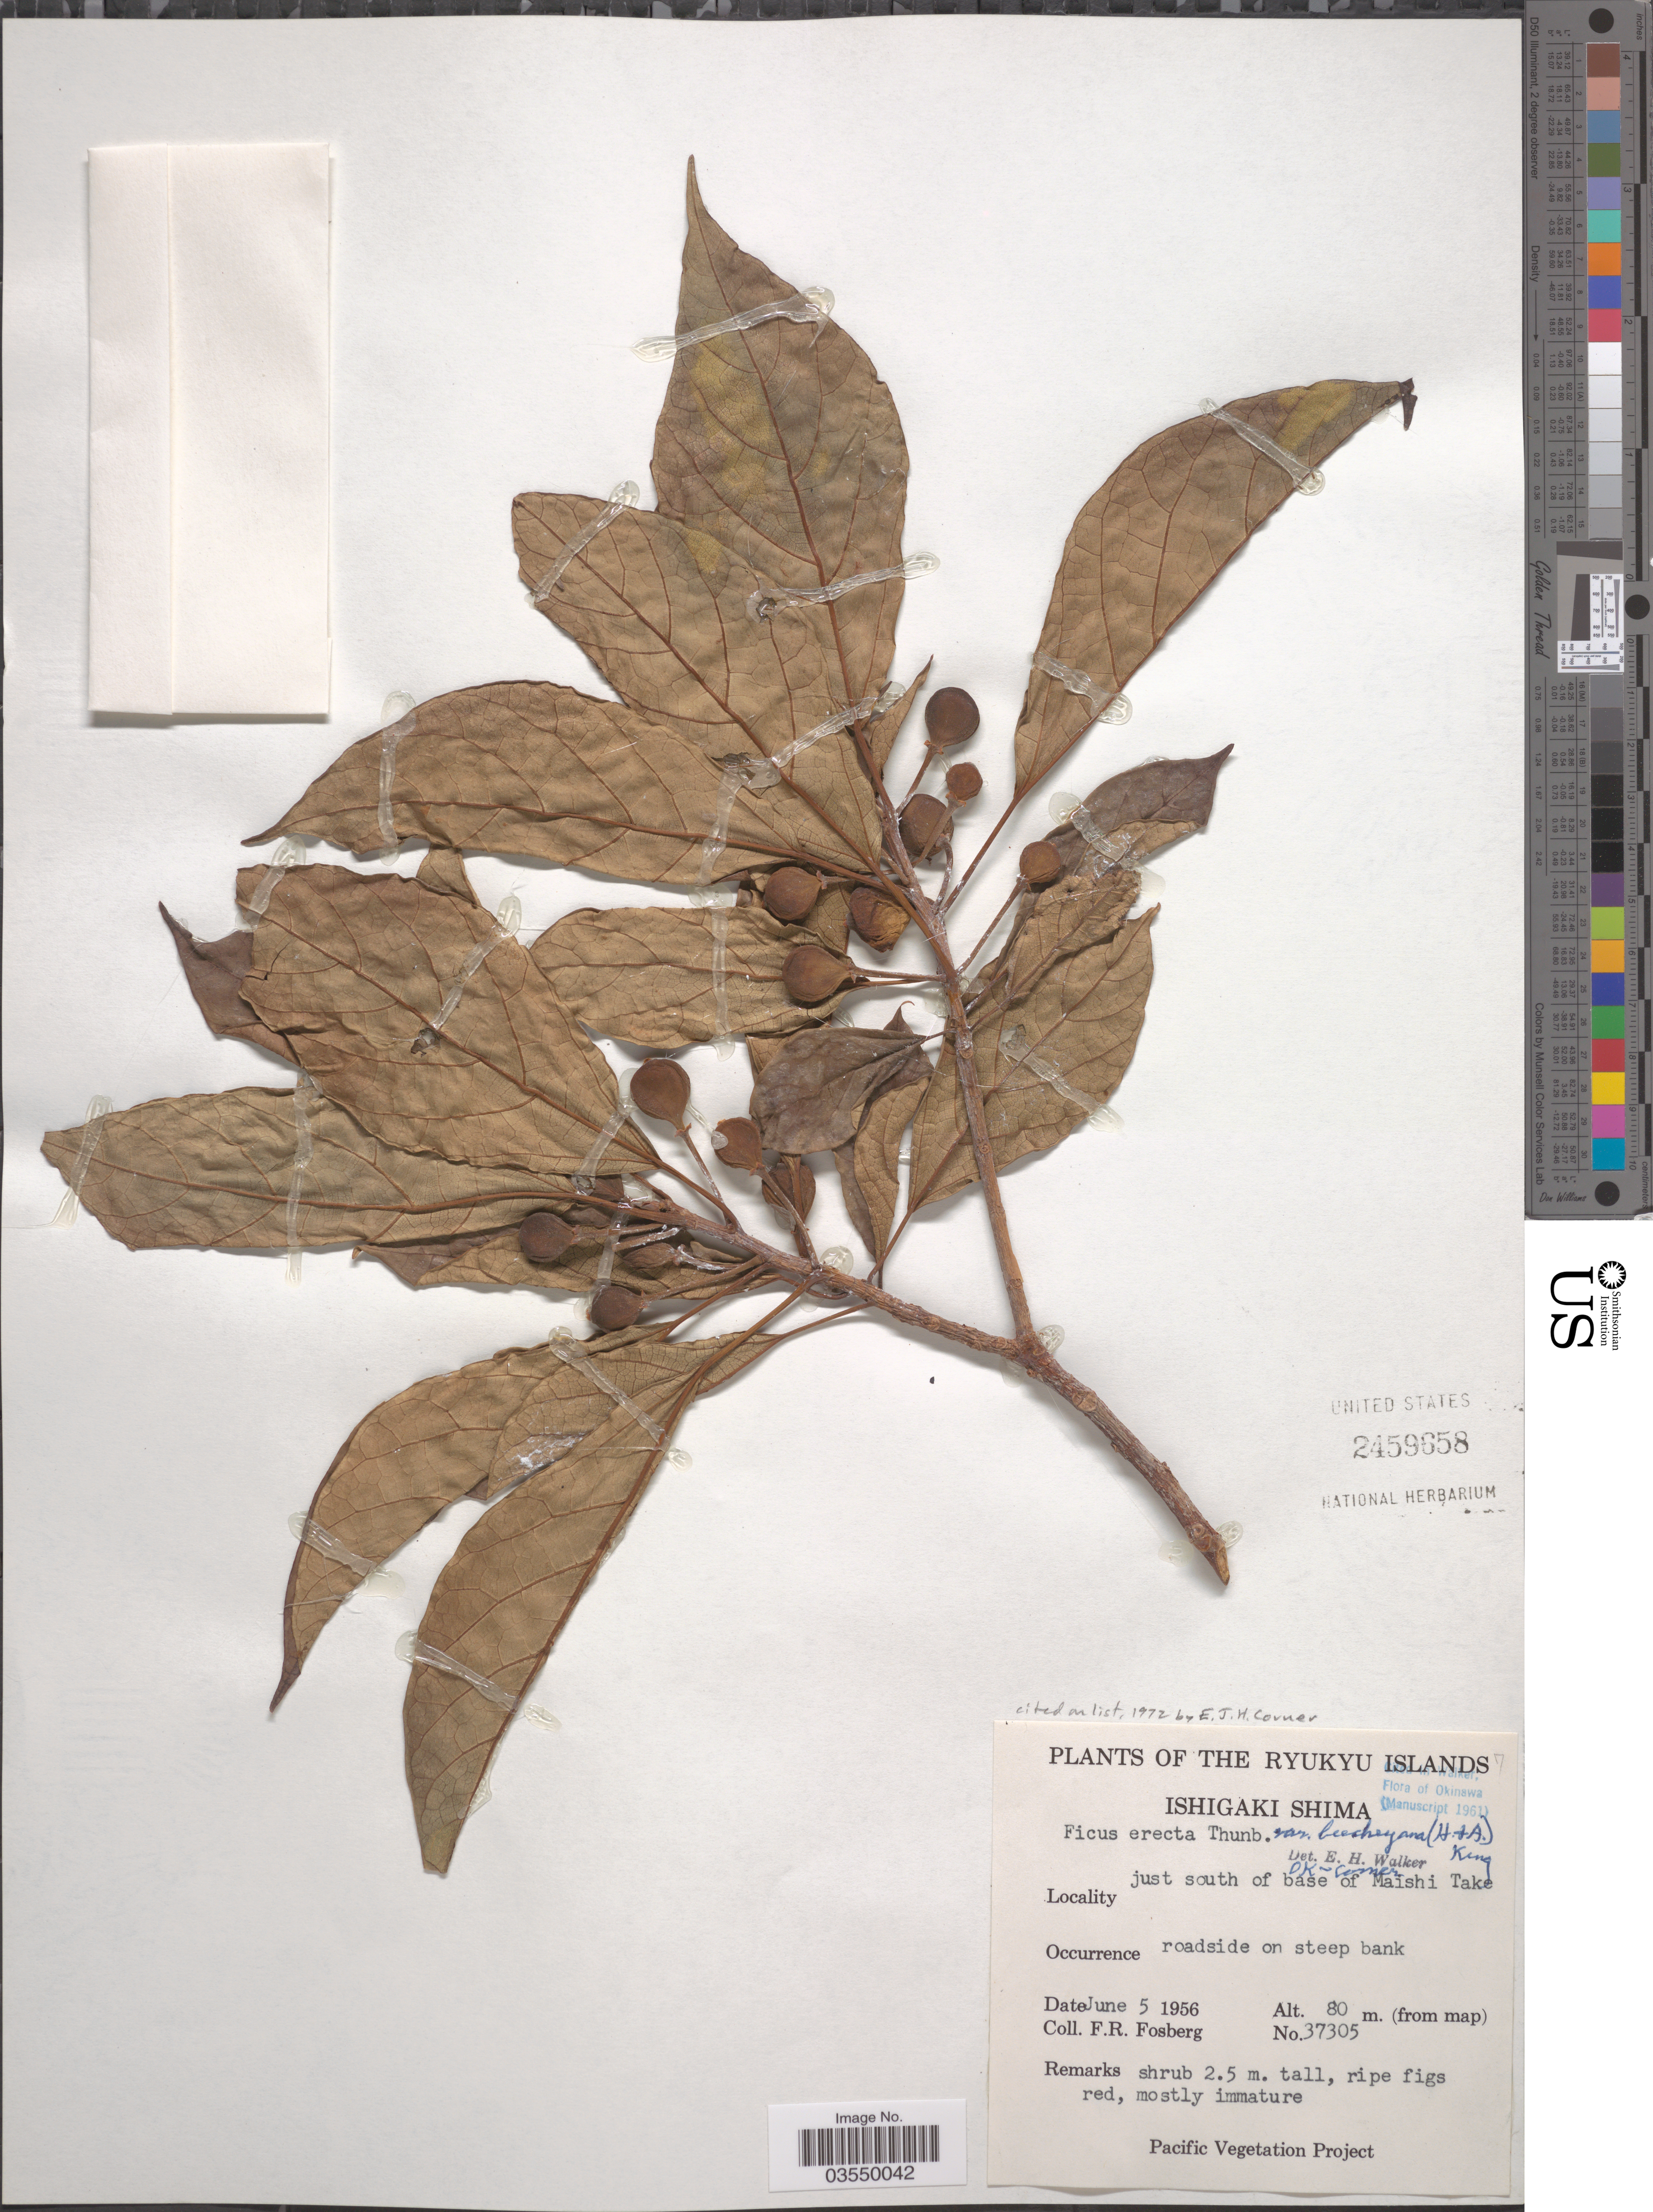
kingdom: Plantae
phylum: Tracheophyta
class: Magnoliopsida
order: Rosales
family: Moraceae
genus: Ficus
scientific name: Ficus erecta var. beecheyana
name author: (Hook. & Arn.) King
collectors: F. R. Fosberg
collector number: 37305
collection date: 1956-06-05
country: Japan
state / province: Okinawa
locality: The Ryukyu Islands. Ishigaki Shima. Just south of base of Maishi Take.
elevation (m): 80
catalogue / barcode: US 2459658